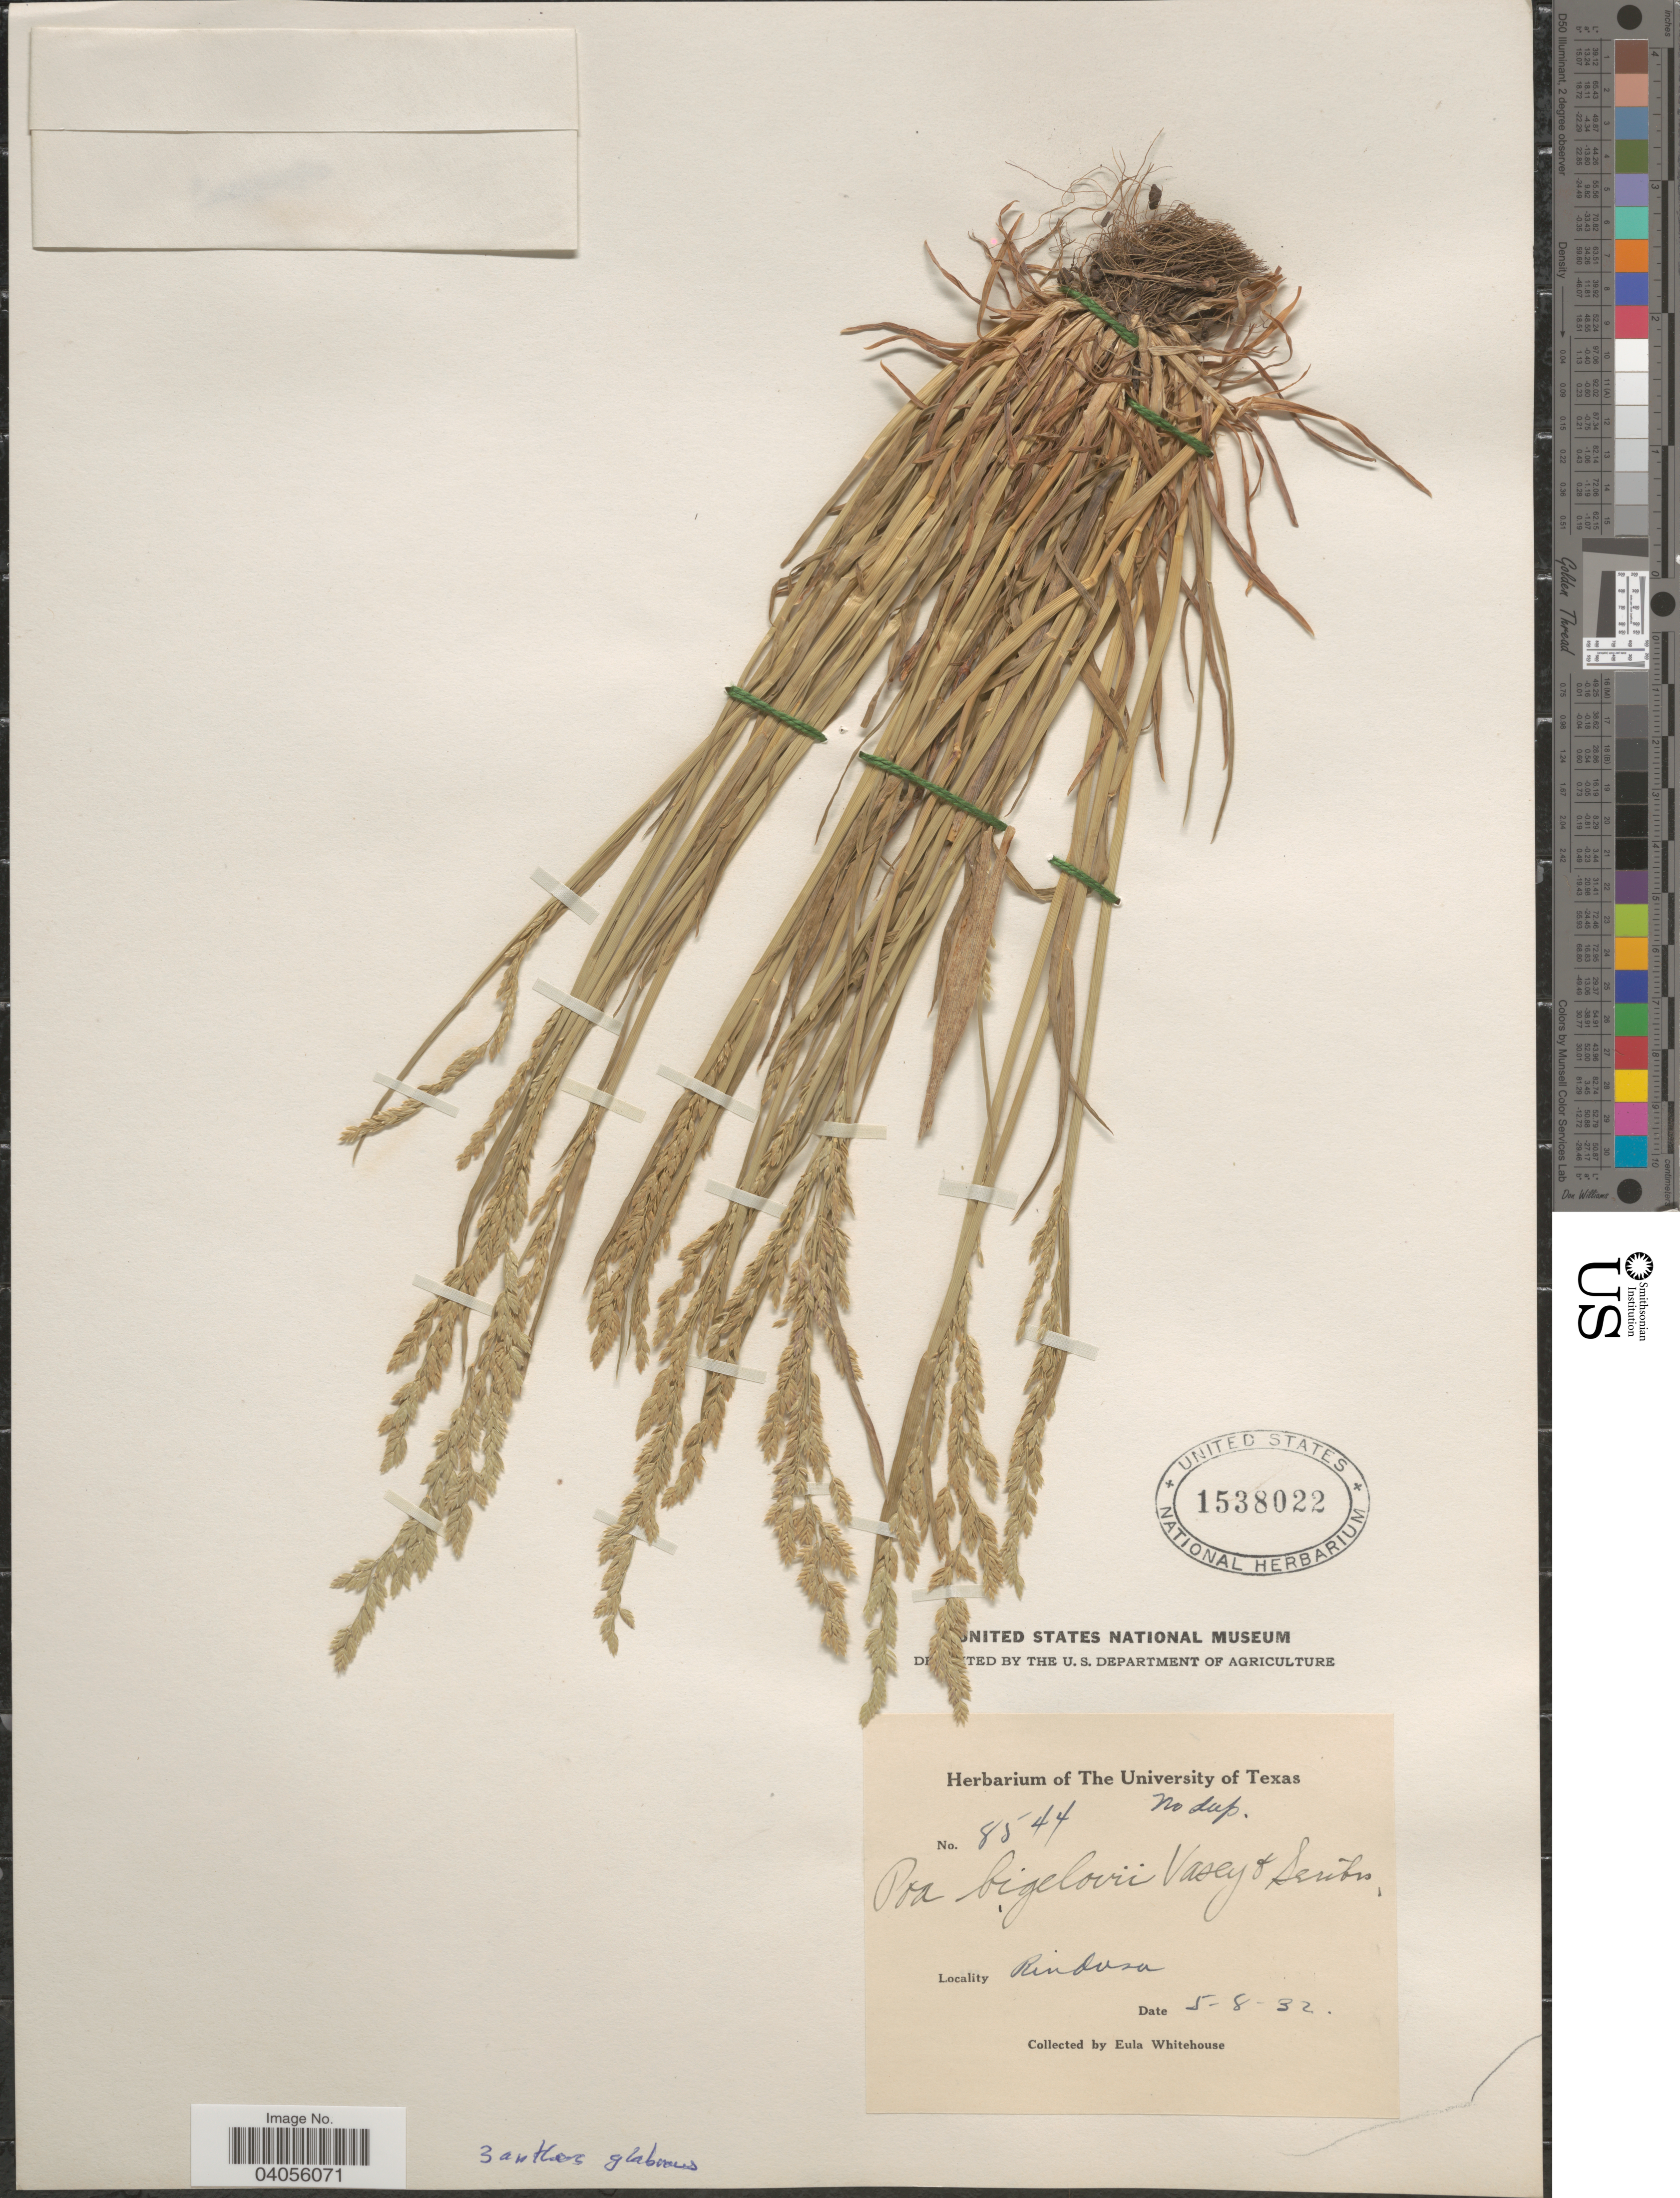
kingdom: Plantae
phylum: Tracheophyta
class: Liliopsida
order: Poales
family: Poaceae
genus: Poa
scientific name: Poa bigelovii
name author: Vasey & Scribn.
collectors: E. Whitehouse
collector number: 8544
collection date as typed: Transcribed d/m/y: 8/5/32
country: United States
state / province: Texas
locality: Rindosa.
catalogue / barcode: US 1538022